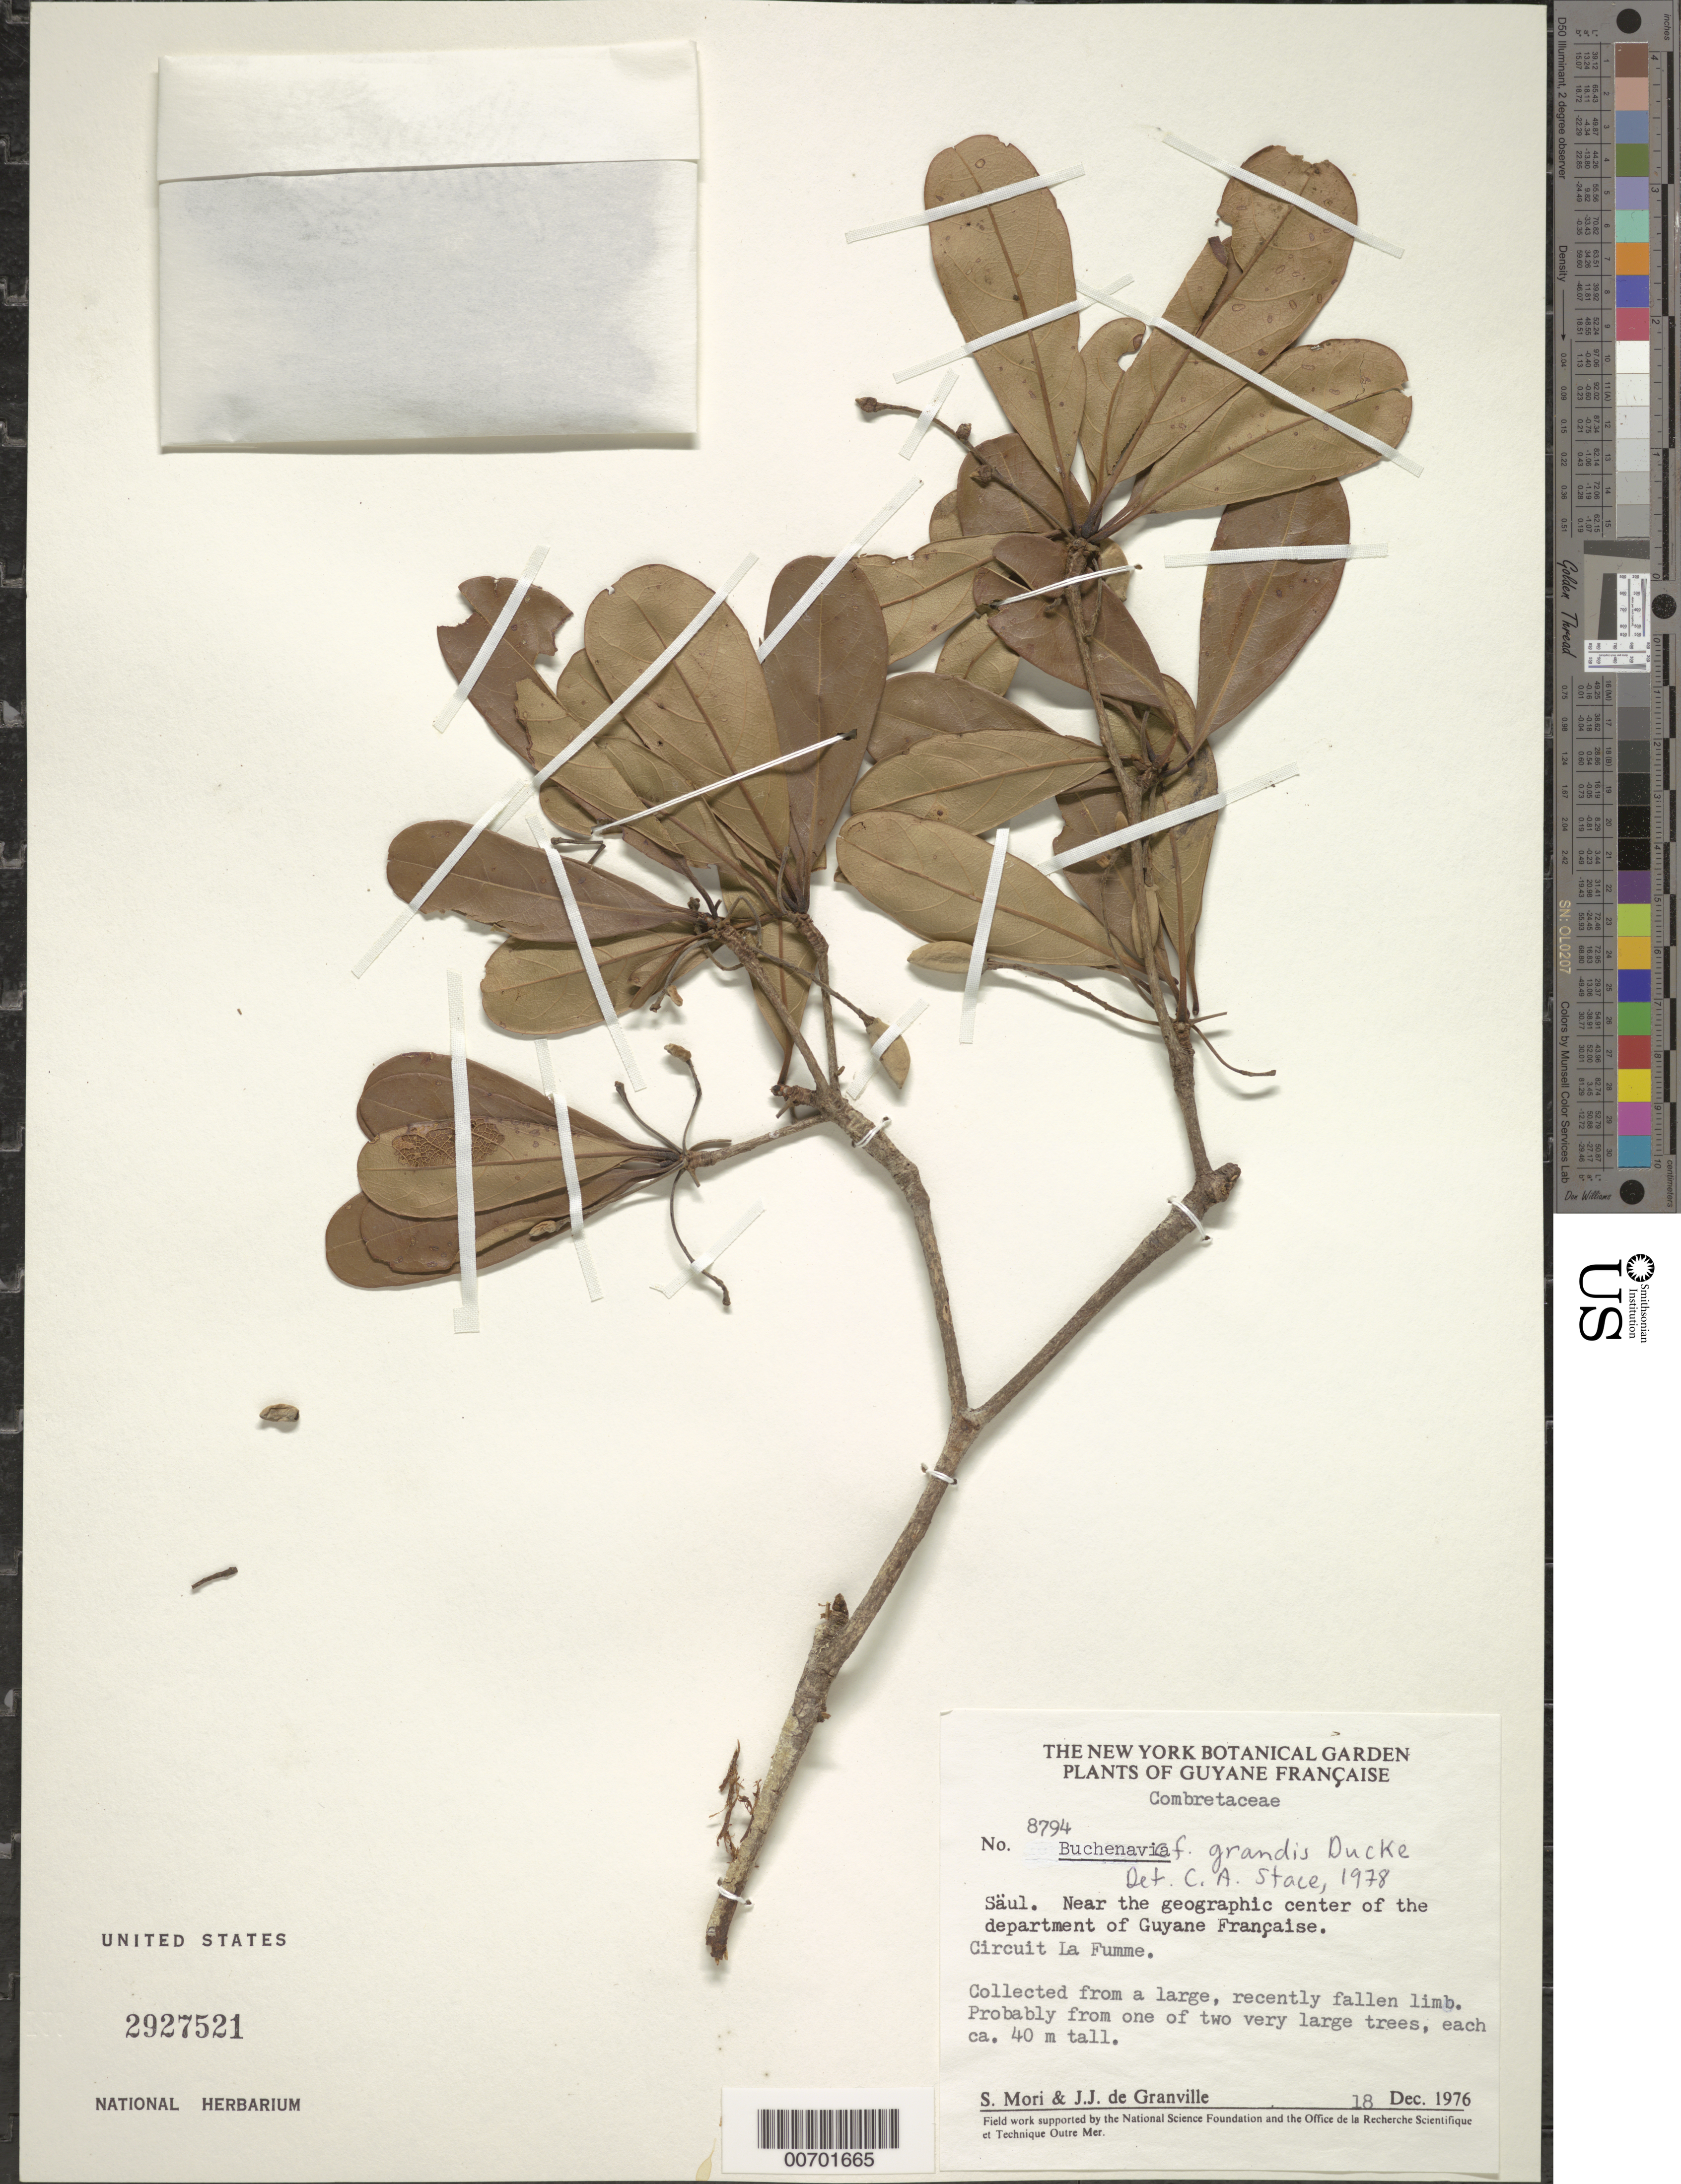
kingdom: Plantae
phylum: Tracheophyta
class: Magnoliopsida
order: Myrtales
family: Combretaceae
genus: Terminalia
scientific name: Terminalia grandis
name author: (Ducke) Gere & Boatwr.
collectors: S. Mori & J.-J. de Granville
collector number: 8794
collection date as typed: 18-Dec-76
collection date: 1976-12-18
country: French Guiana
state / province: Saint-Laurent-du-Maroni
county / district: Saül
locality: Saül, Circuit La Fumée. Near the geographic center of the dept. of Guyane Francaise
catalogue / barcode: US 2927521